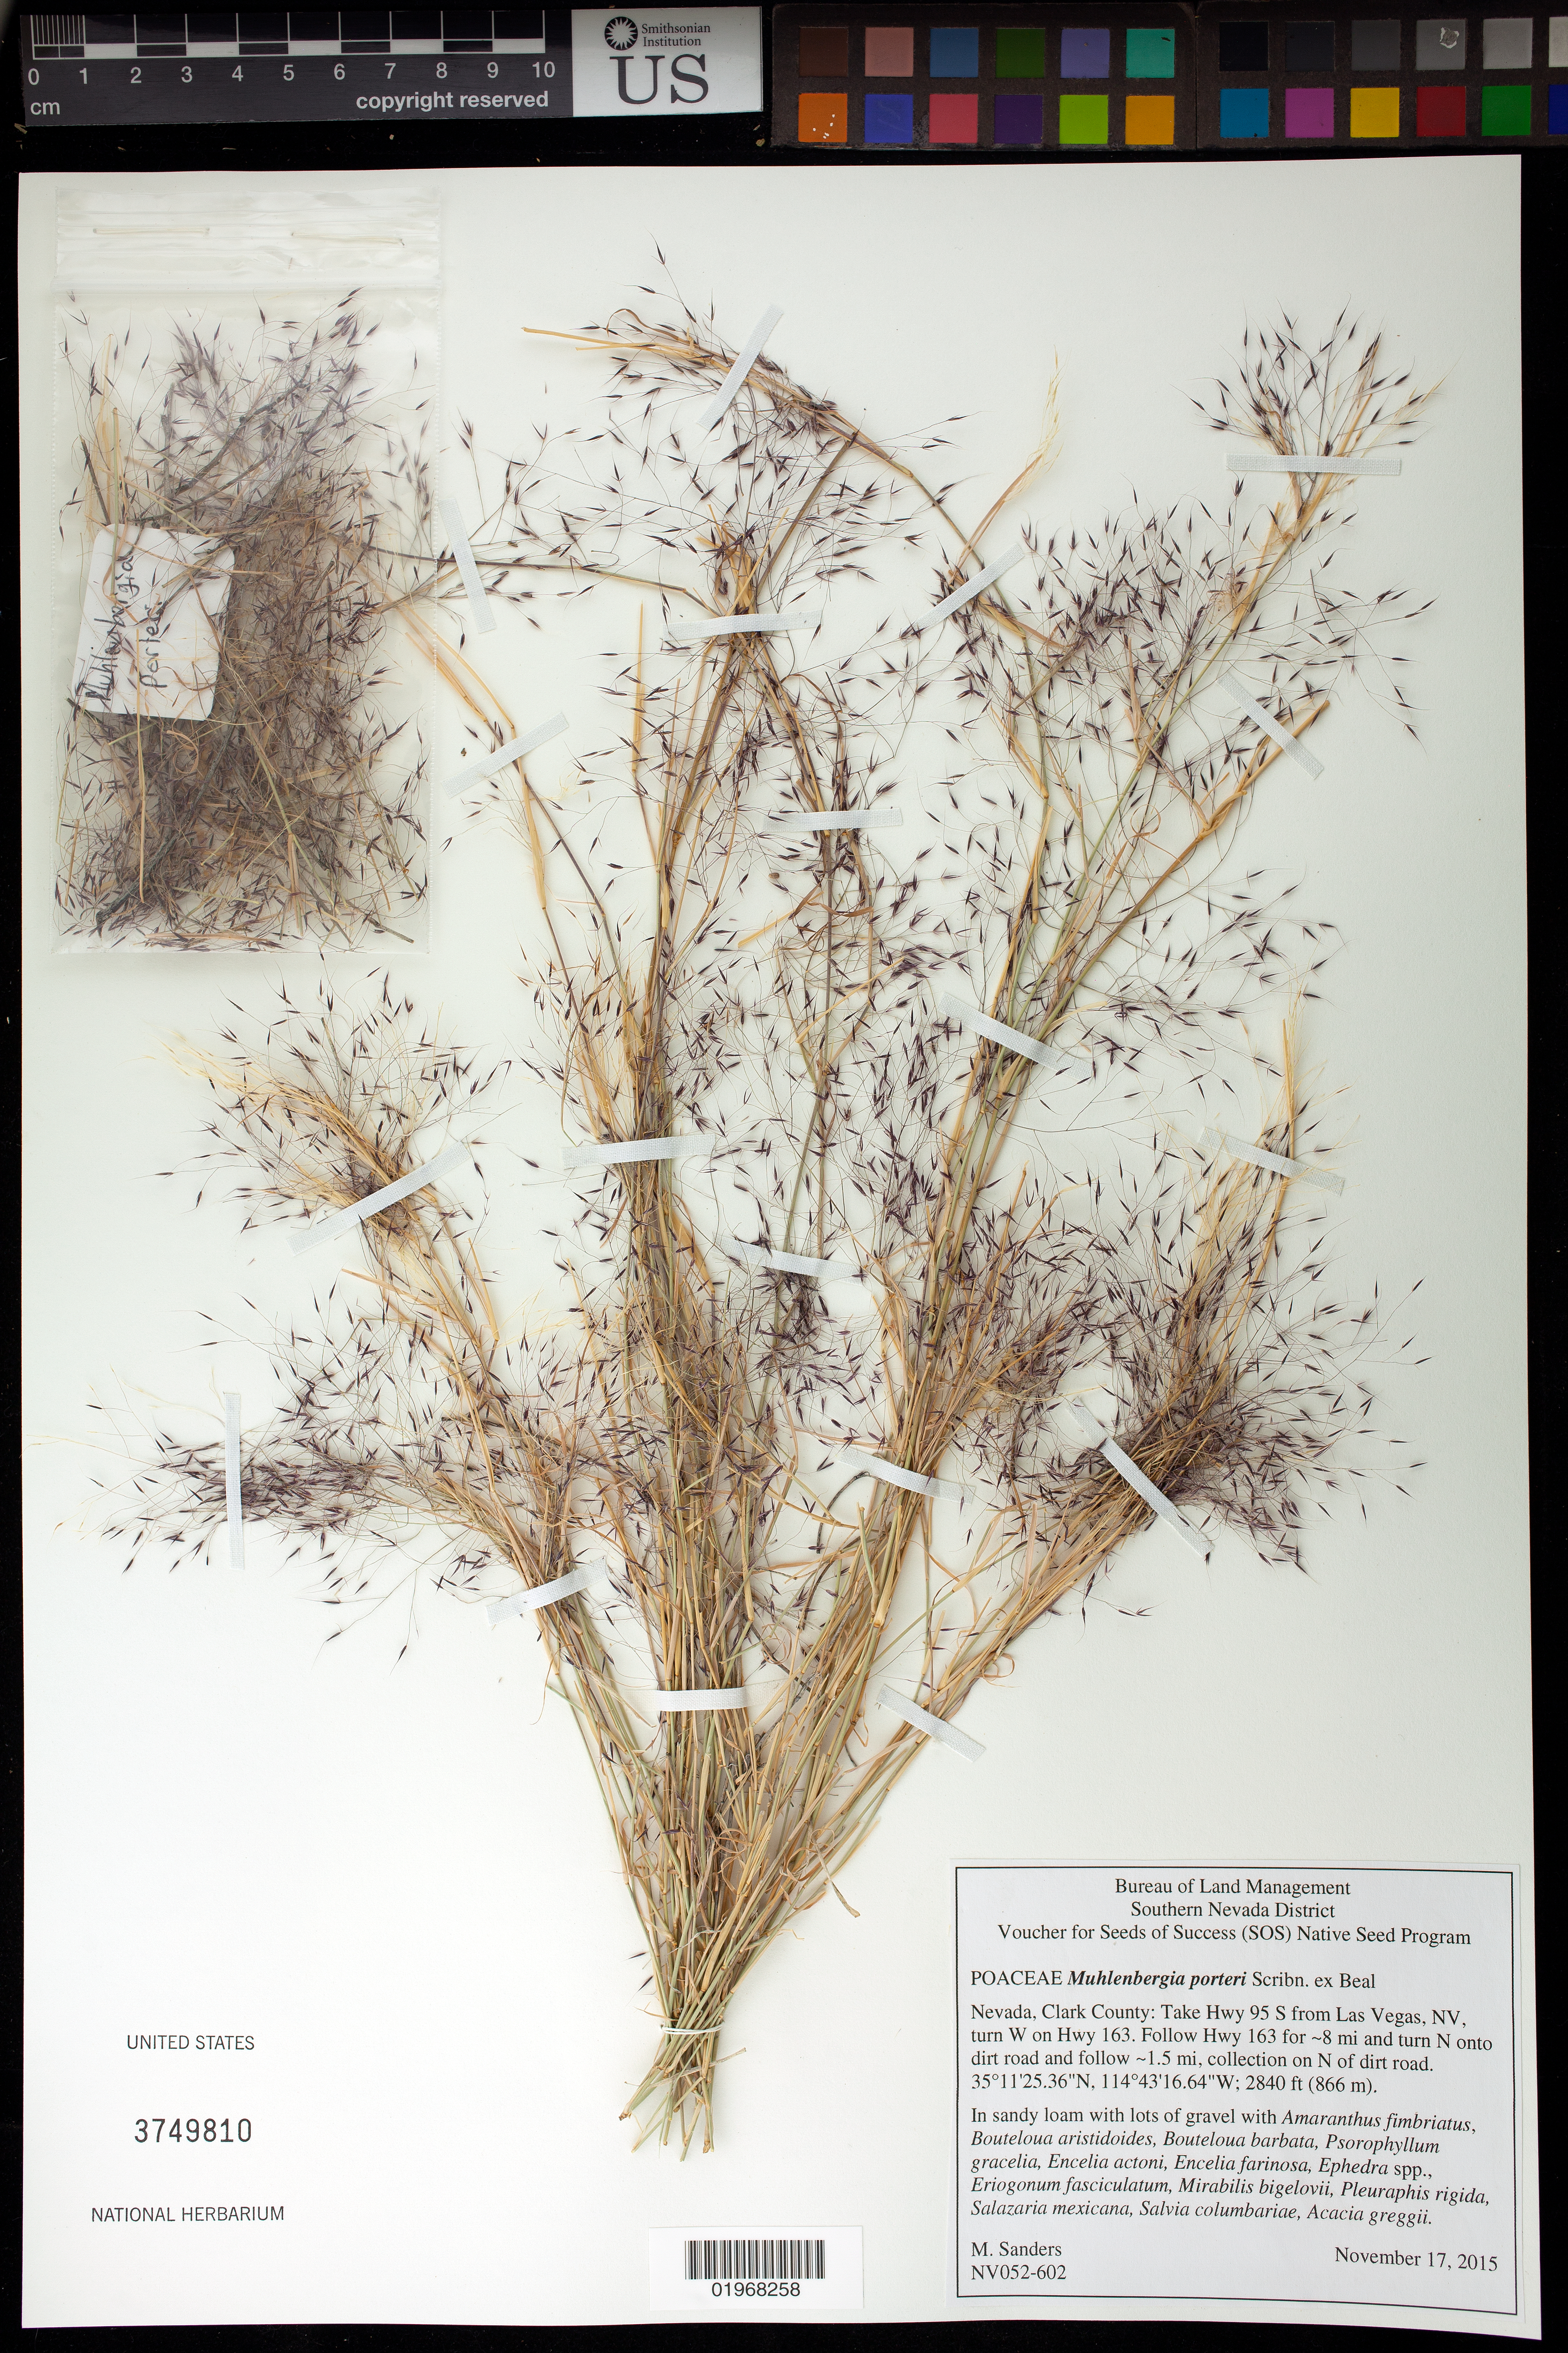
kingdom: Plantae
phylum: Tracheophyta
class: Liliopsida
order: Poales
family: Poaceae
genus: Muhlenbergia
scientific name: Muhlenbergia porteri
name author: Scribn. in W.J. Beal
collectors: M. Sanders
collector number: NV052-602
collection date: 2015-11-17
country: United States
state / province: Nevada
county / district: Clark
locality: Piute-Eldorado ACEC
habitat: In sandy loam with lots of gravel with Encelia actoni, Ephedra sp., Salvia columbariae, Acacia gregii, ect.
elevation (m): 866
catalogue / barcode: US 3749810